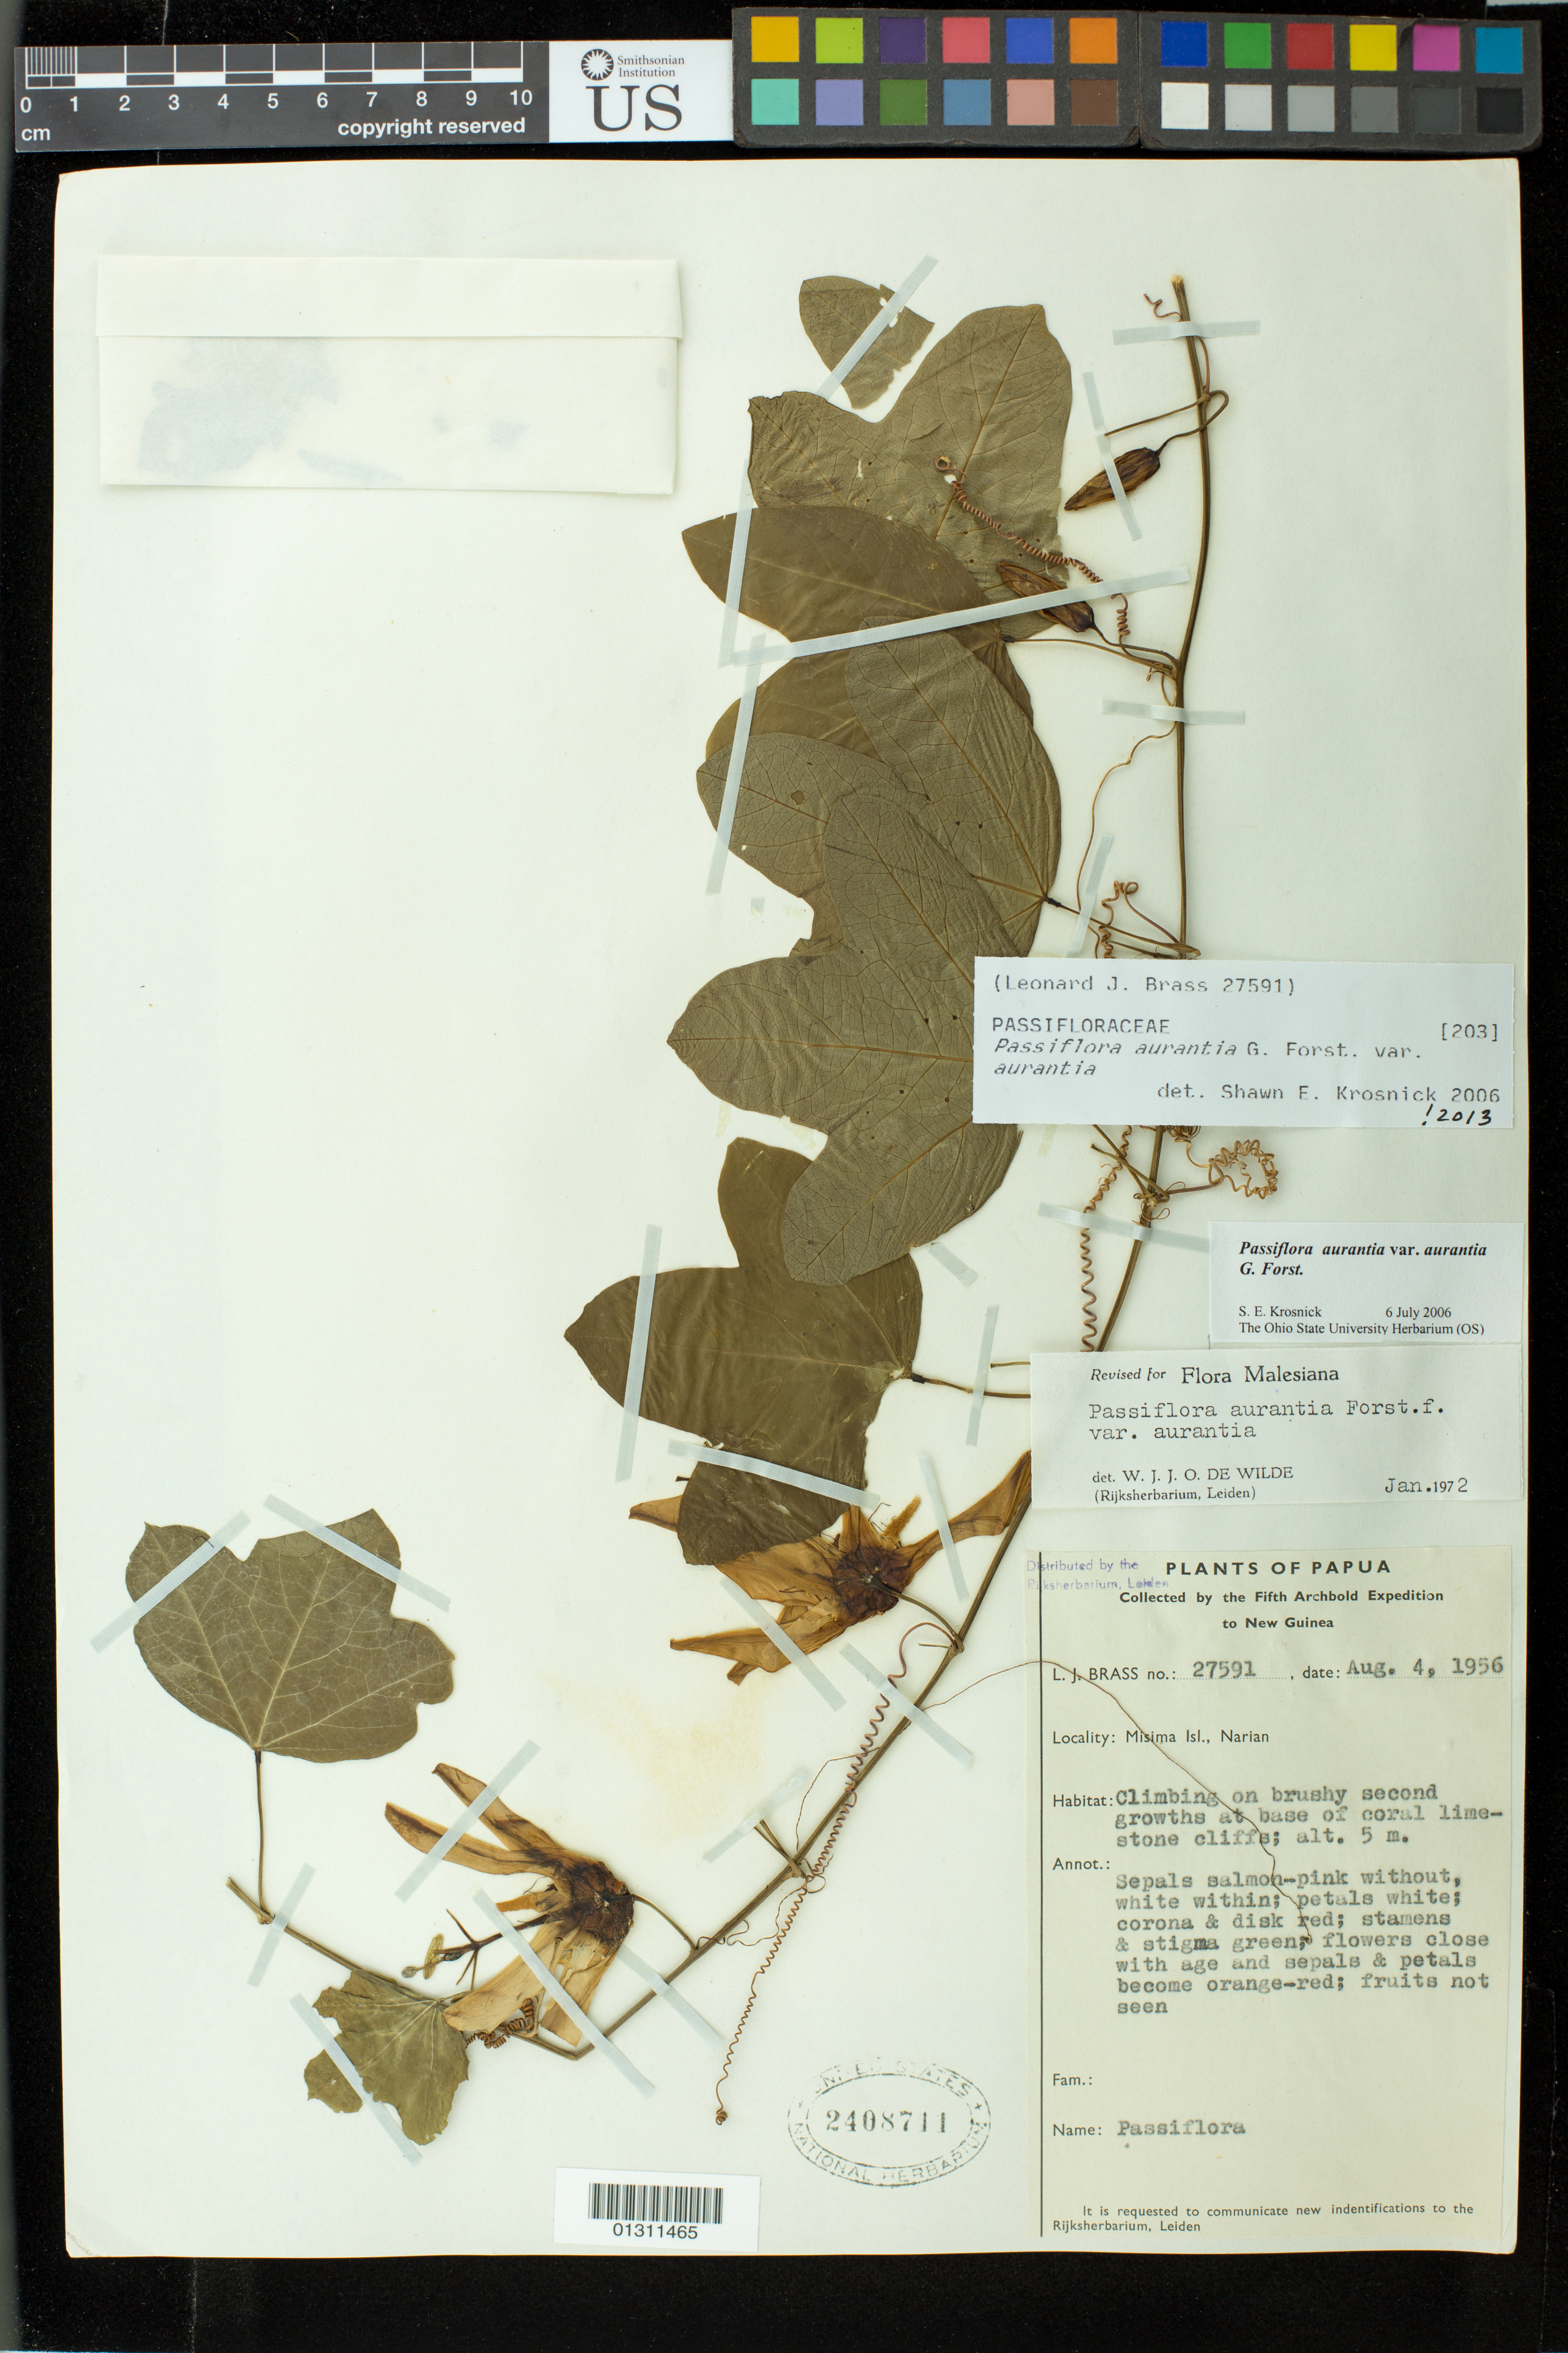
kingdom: Plantae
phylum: Tracheophyta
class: Magnoliopsida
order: Malpighiales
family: Passifloraceae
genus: Passiflora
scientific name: Passiflora aurantia var. aurantia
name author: G. Forst.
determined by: Krosnick, S. E., (OS), Ohio State University Herbarium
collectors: L. J. Brass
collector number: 27591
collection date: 1956-08-04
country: Papua New Guinea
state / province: Milne Bay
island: Misima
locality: Narian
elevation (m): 5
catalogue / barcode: US 2408711